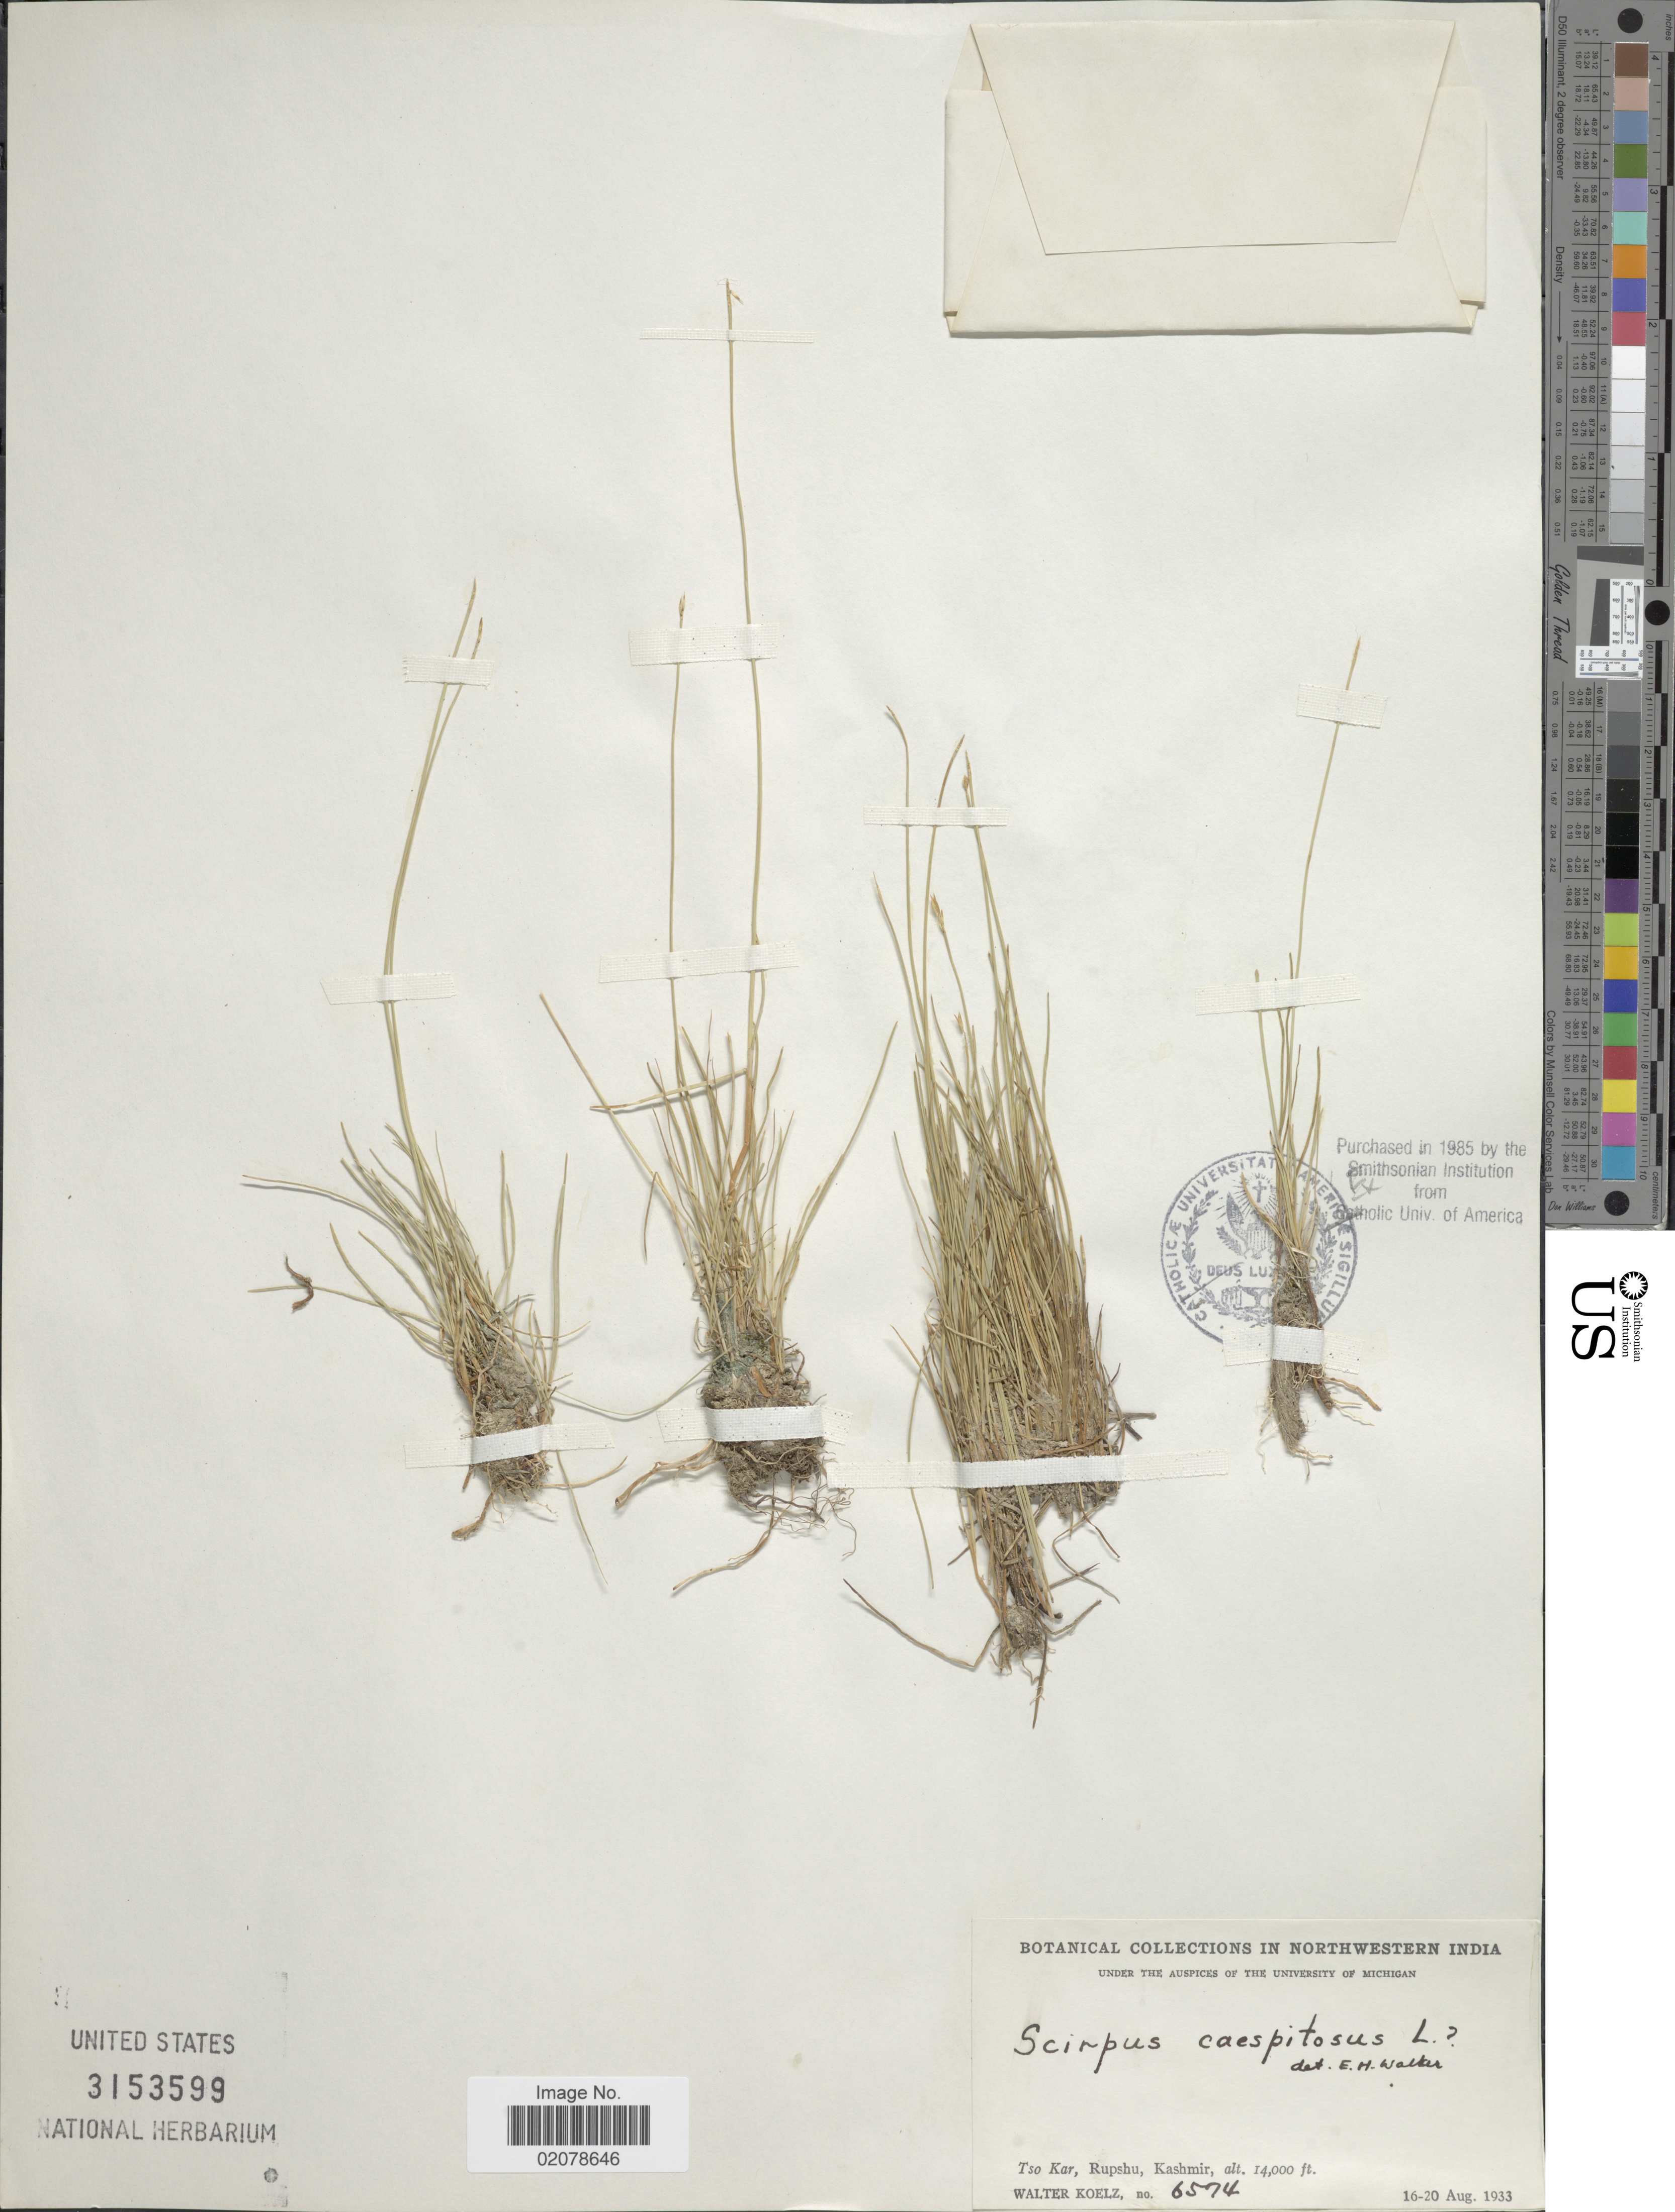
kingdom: Plantae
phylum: Tracheophyta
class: Liliopsida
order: Poales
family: Cyperaceae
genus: Trichophorum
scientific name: Trichophorum cespitosum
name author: (L.) Hartm.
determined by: Strong, Mark T., (BOT), Smithsonian Institution - National Museum of Natural History (UNITED STATES)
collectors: W. N. Koelz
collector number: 6574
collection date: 1933-08-16/1933-08-20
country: India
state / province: Jammu and Kashmir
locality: Northwestern India. Tso Kar, Rupshu, Kashmir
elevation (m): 4267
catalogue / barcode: US 3153599